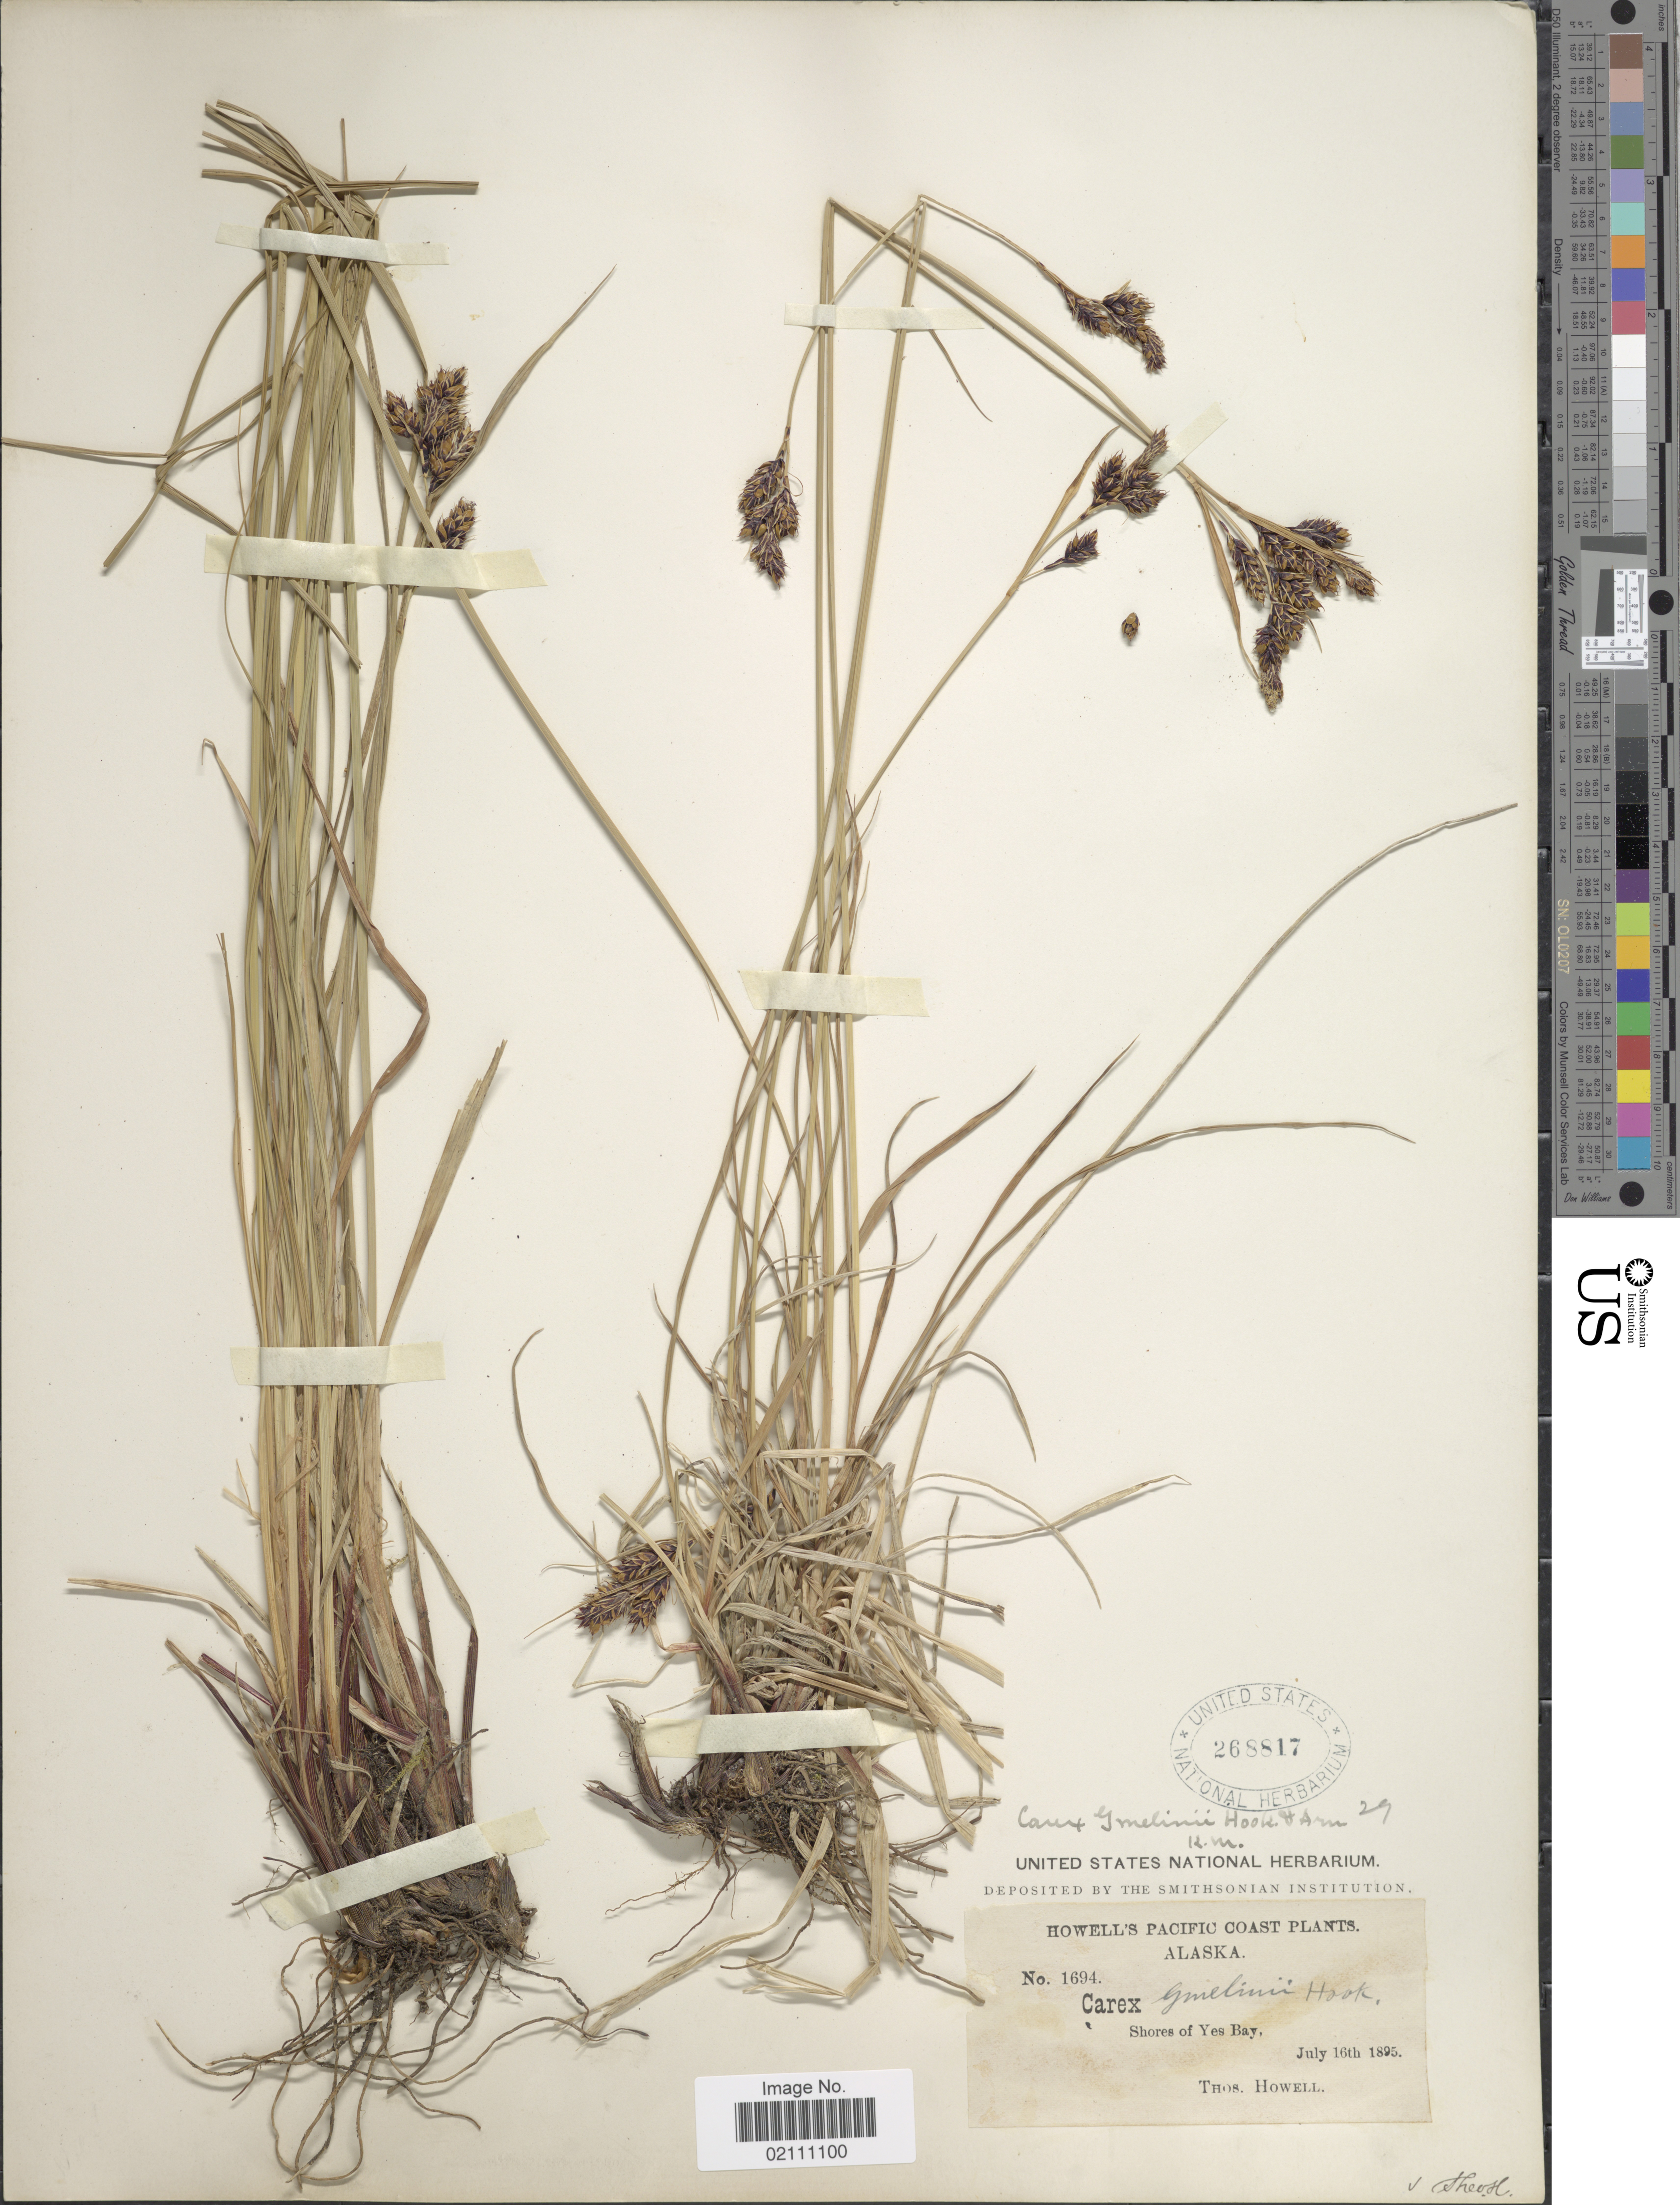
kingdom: Plantae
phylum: Tracheophyta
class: Liliopsida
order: Poales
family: Cyperaceae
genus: Carex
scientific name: Carex gmelinii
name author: Hook. & Arn.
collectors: T. Howell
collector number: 1694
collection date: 1895-07-16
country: United States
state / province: Alaska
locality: Shores of Yes Bay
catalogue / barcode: US 268817